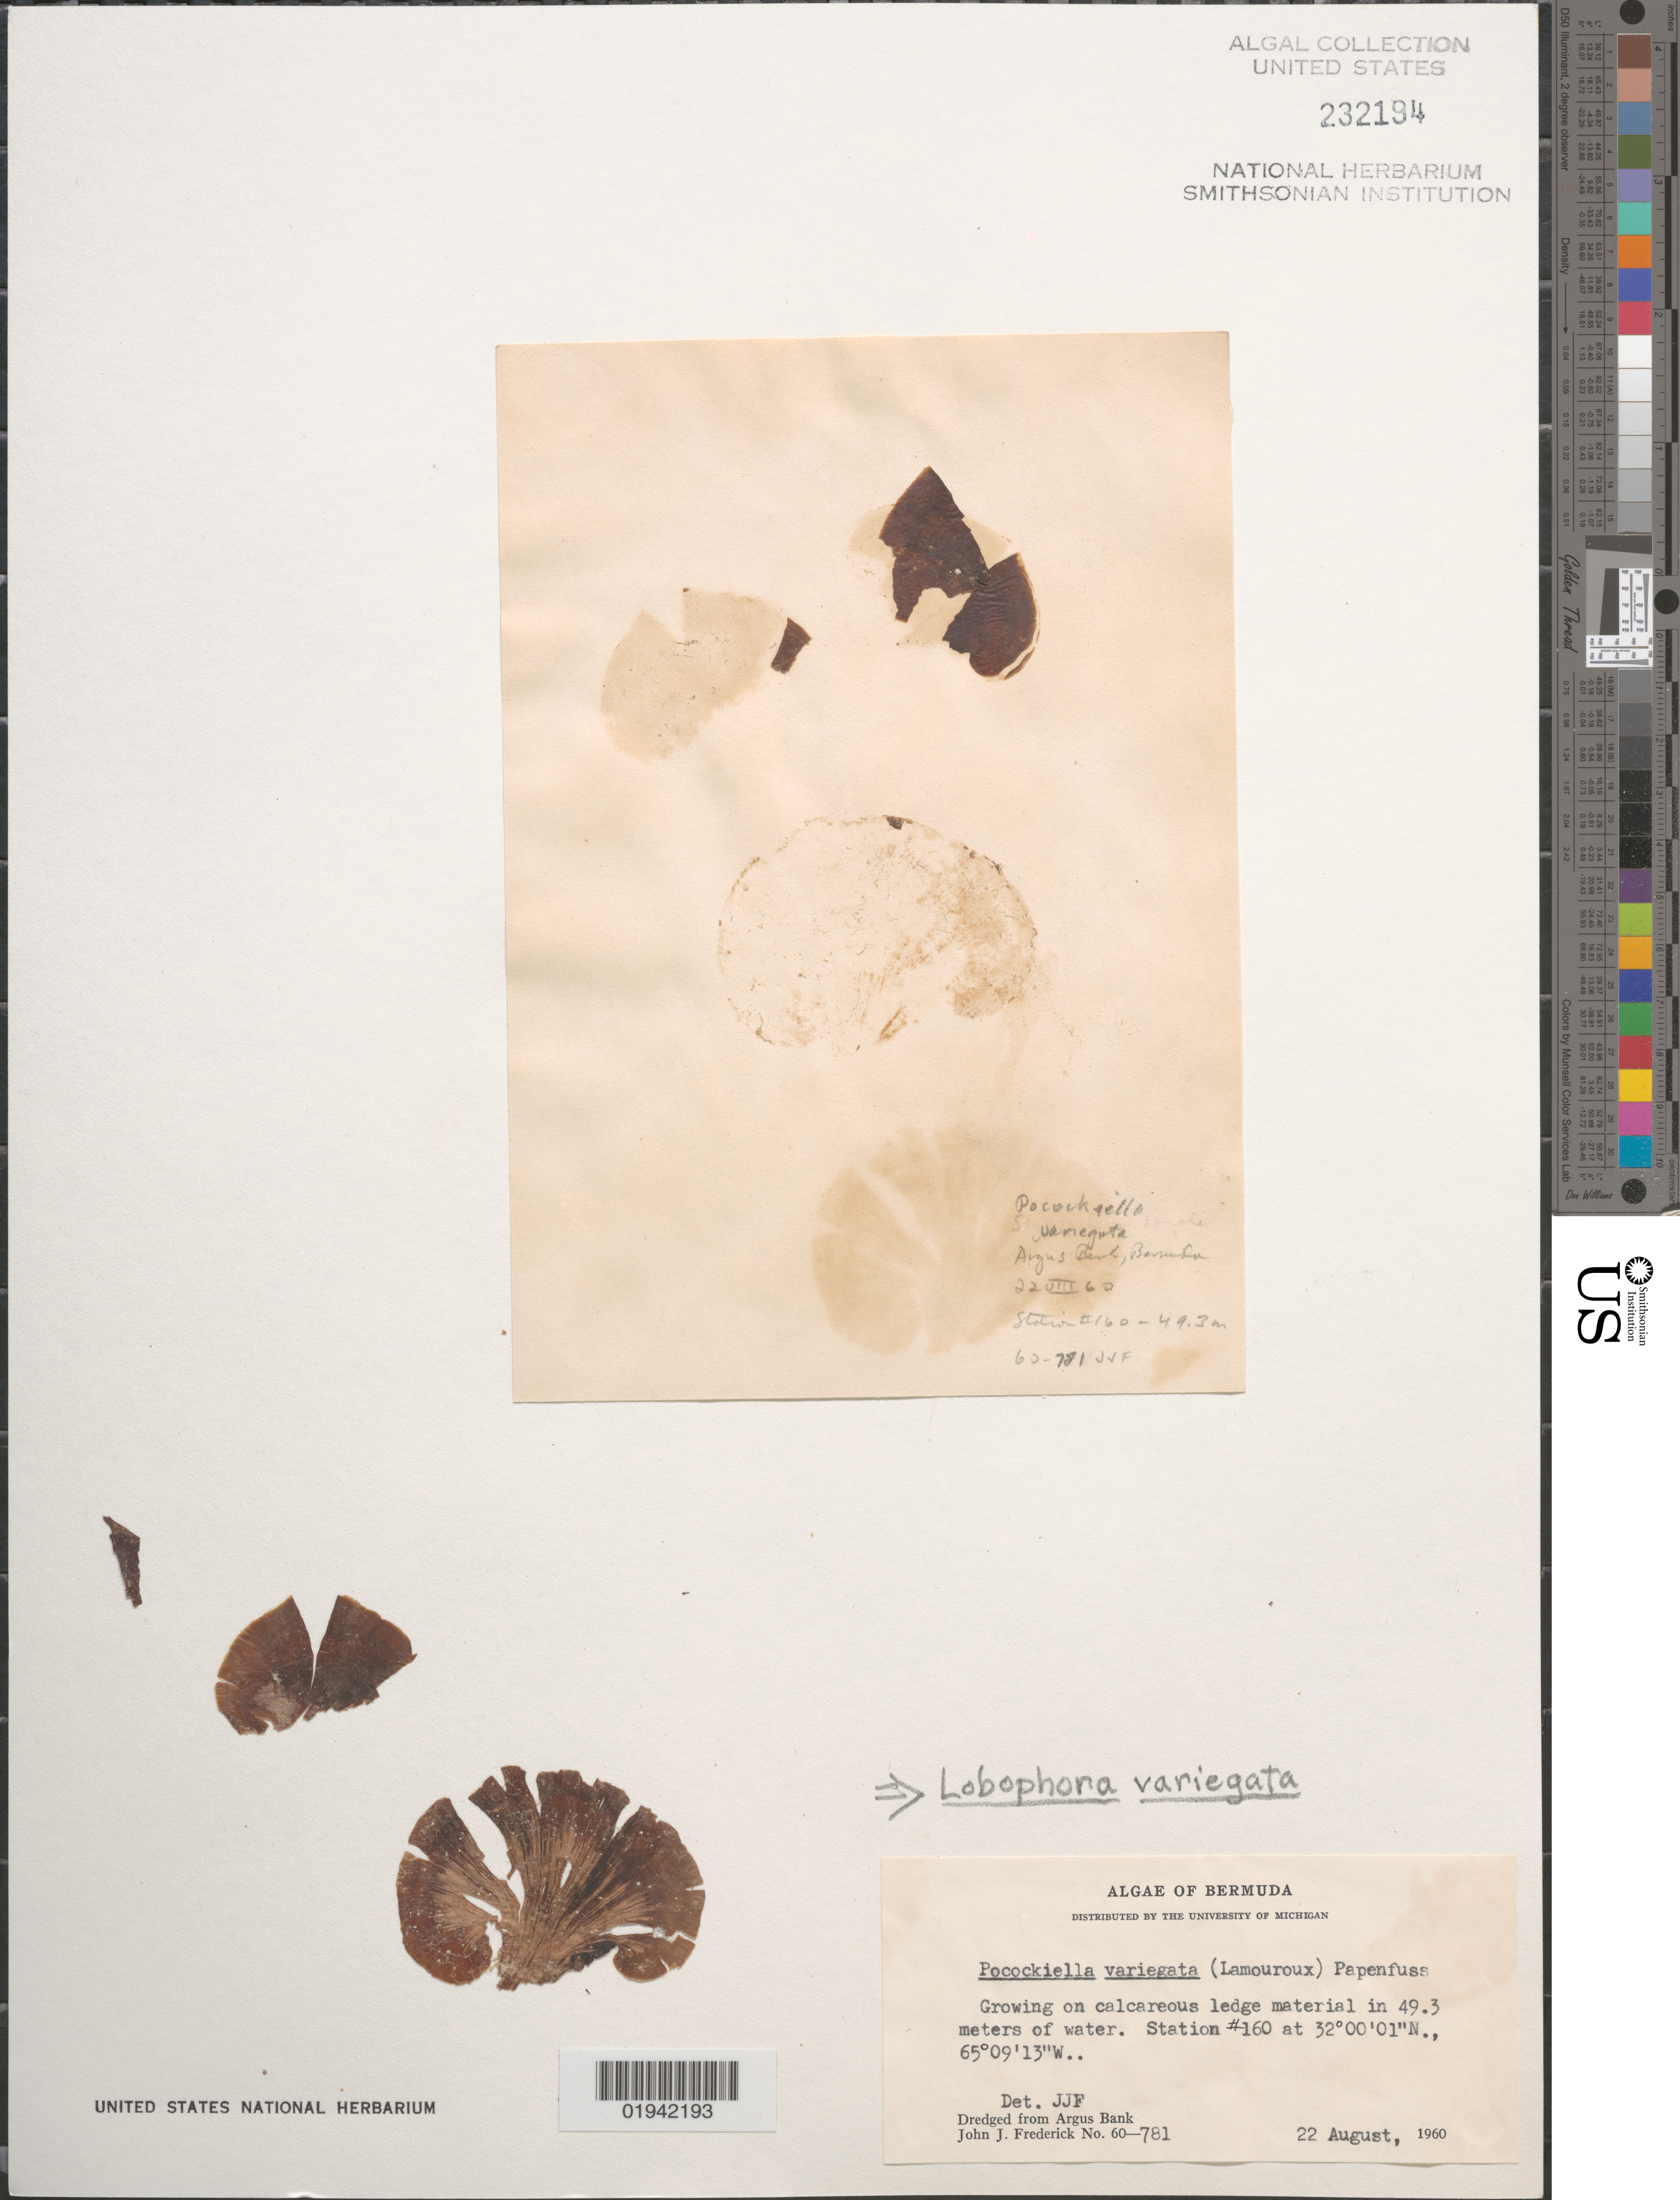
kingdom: Chromista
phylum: Ochrophyta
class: Phaeophyceae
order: Dictyotales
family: Dictyotaceae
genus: Pocockiella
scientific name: Pocockiella variegata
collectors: J. Frederick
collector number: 60-781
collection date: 1960-08-22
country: Bermuda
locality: Station #160. Dredged from Argus Bank.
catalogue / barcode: US 232194